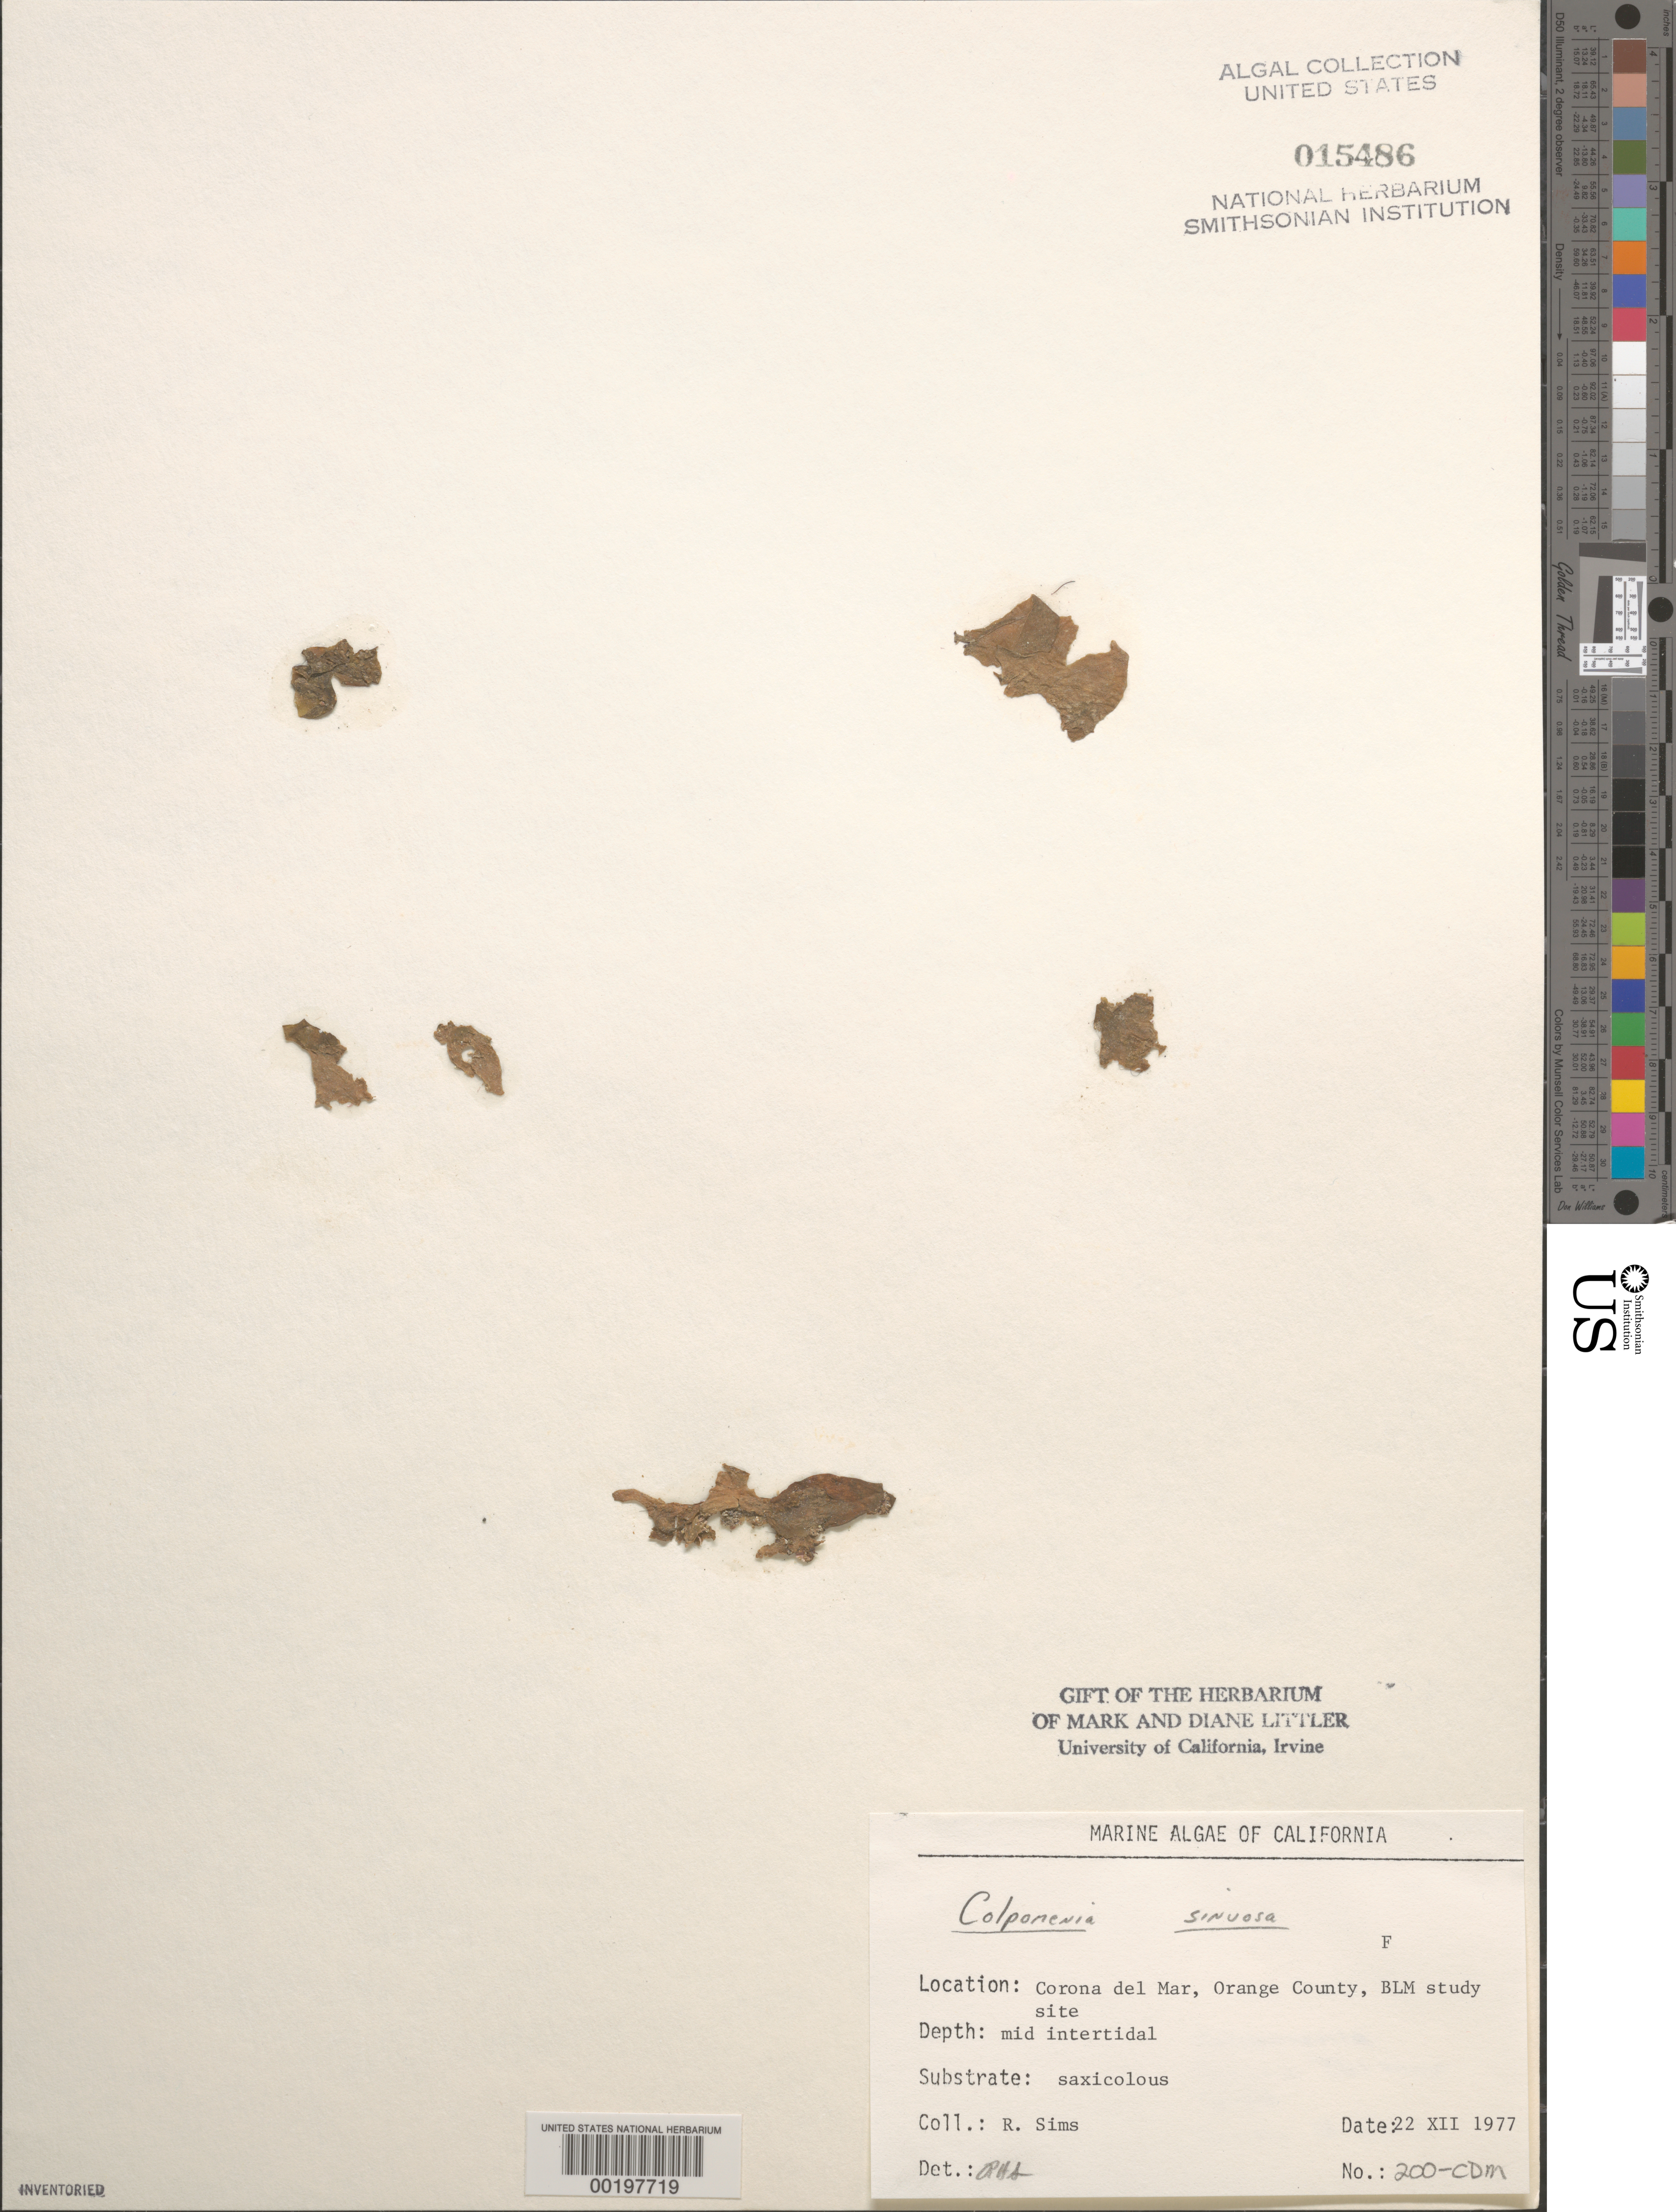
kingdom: Chromista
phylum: Ochrophyta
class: Phaeophyceae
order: Scytosiphonales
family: Scytosiphonaceae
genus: Colpomenia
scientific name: Colpomenia sinuosa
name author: (K. Mert. ex Roth) Derbes & Solier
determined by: Sims, Robert H.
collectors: R. H. Sims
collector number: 200-CDM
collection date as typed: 22 Dec 1977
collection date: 1977-12-22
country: United States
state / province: California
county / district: Orange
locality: Corona del Mar, mouth of Morning Canyon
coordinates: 33 35'14"N, 117 51'54"W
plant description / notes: BLM-SOCALBIGHT Rocky Intertidal Survey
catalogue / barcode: US 15486